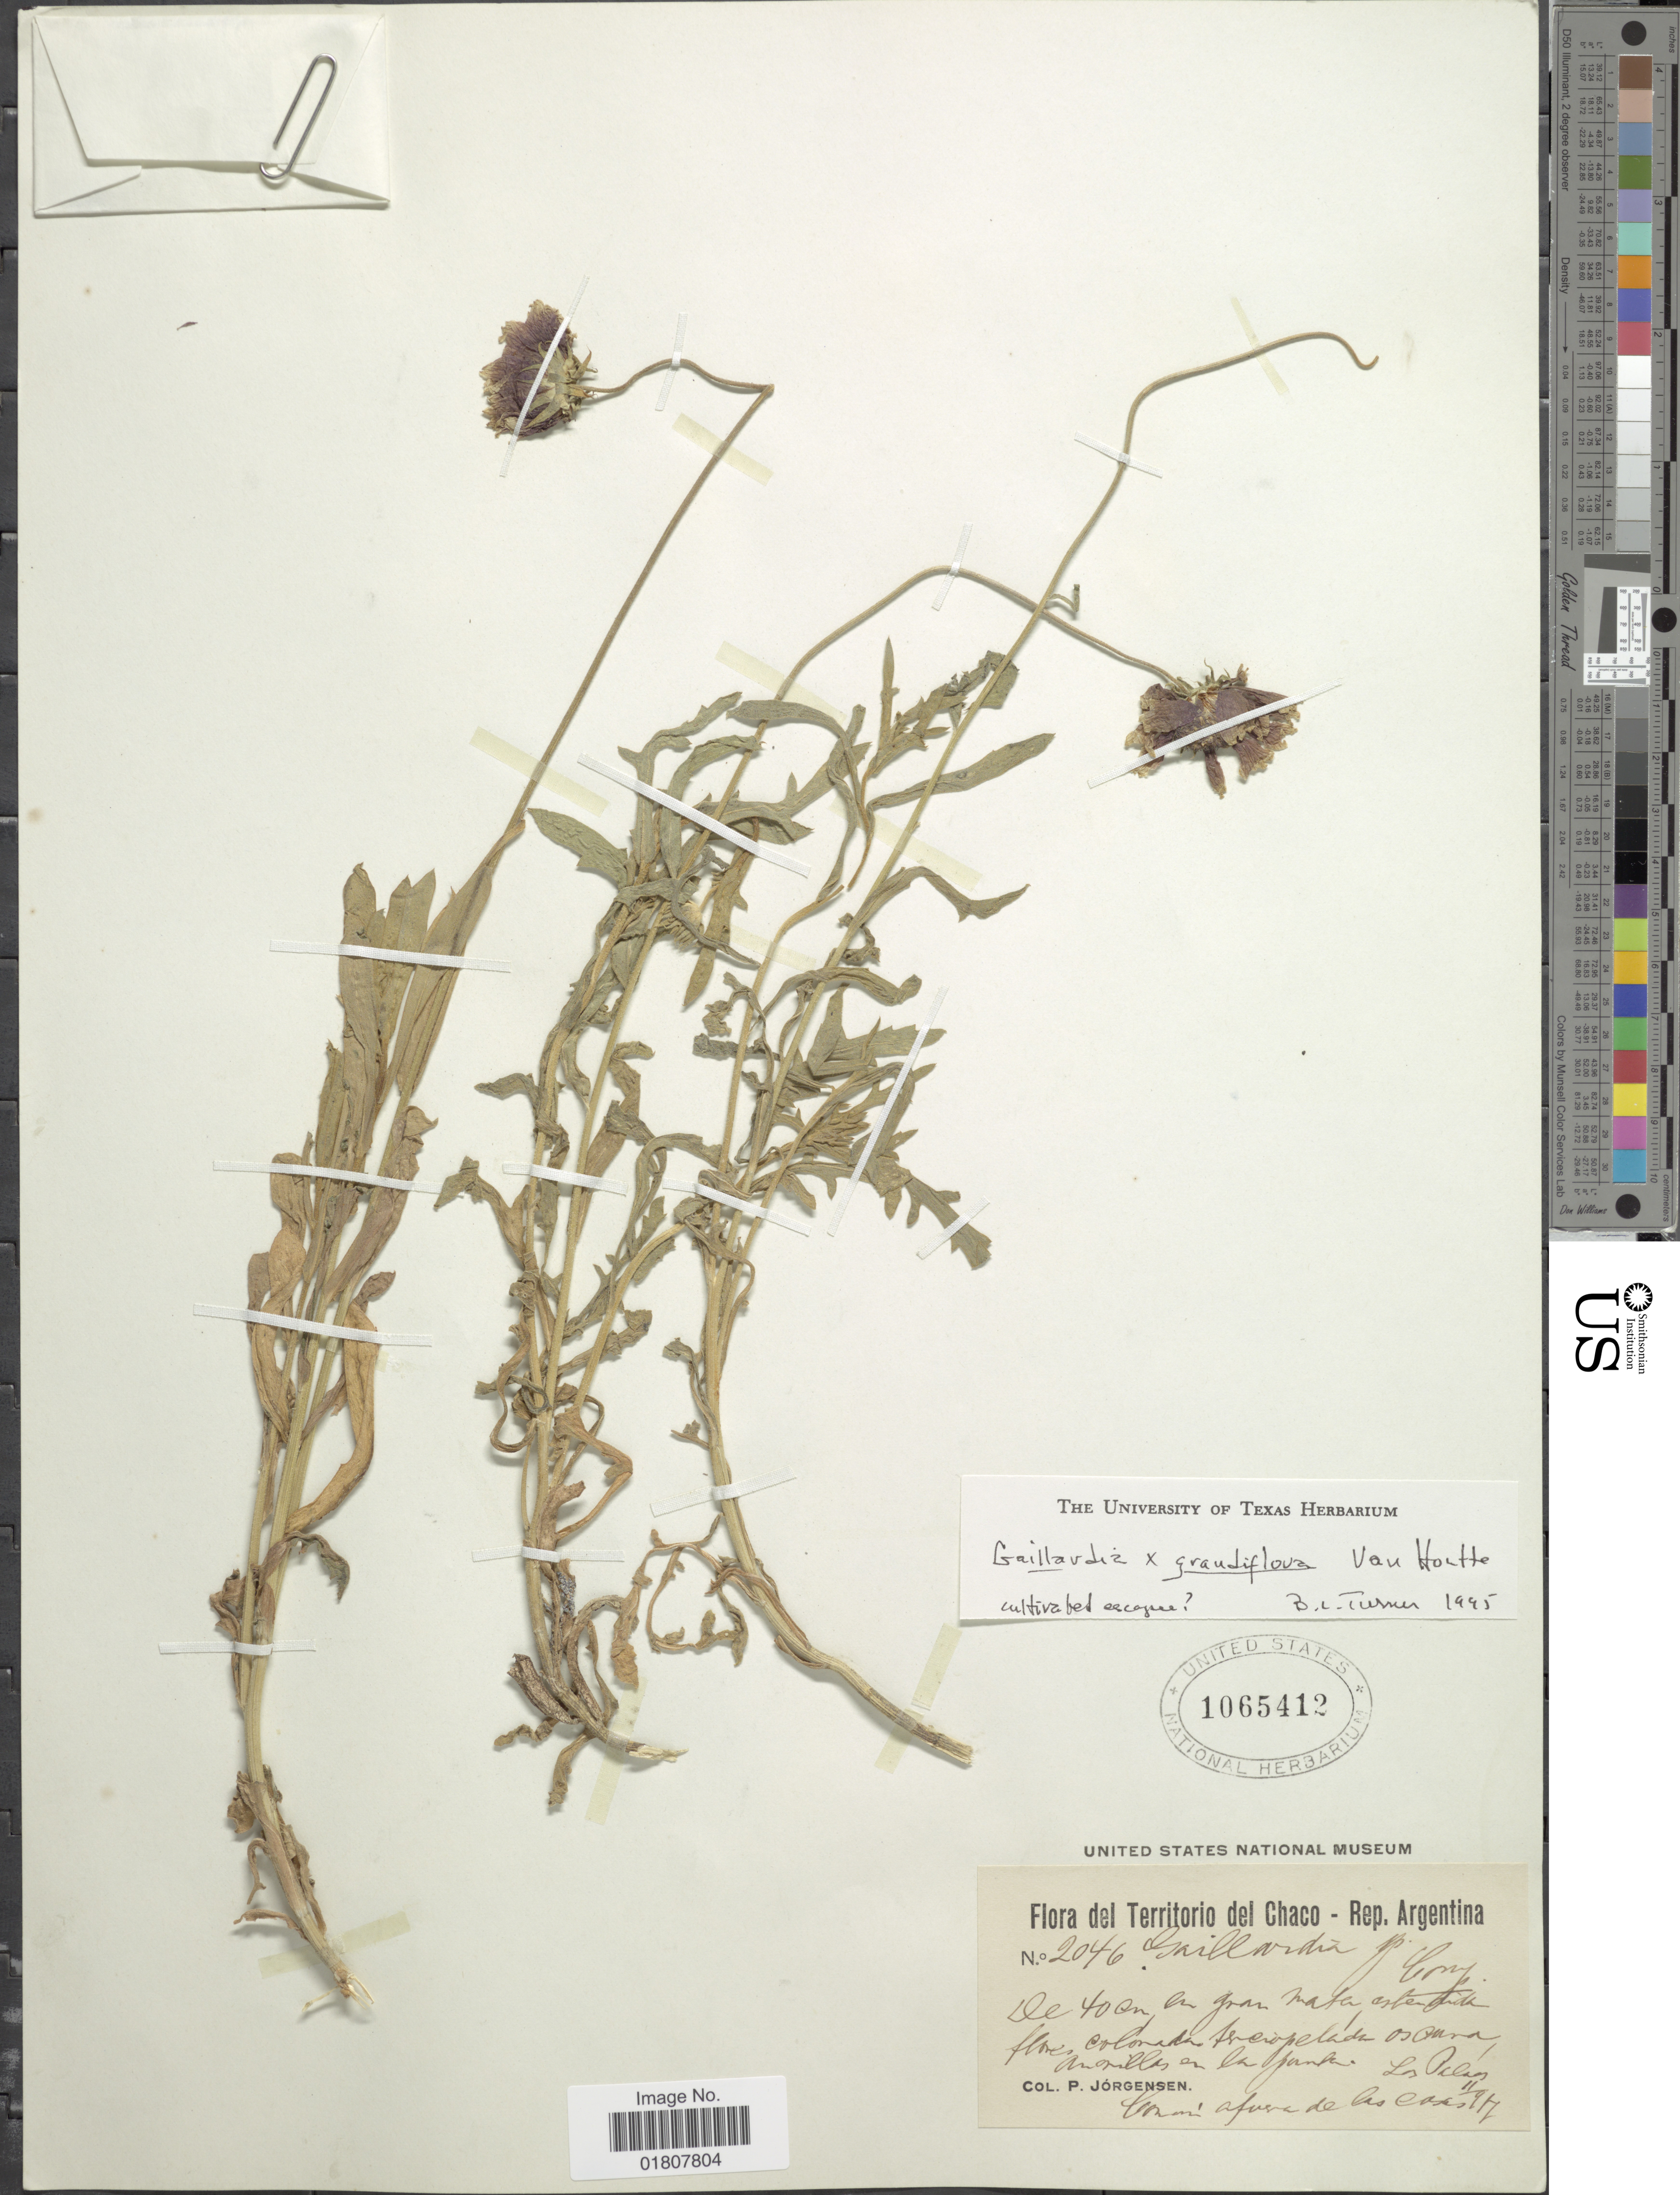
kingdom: Plantae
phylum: Tracheophyta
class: Magnoliopsida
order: Asterales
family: Asteraceae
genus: Gaillardia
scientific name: Gaillardia x grandiflora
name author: Van Houten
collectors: P. Jörgensen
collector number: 2046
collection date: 1917-11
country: Argentina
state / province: Chaco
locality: Rep. Argentina, Los Pelaes, Las Casas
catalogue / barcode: US 1065412